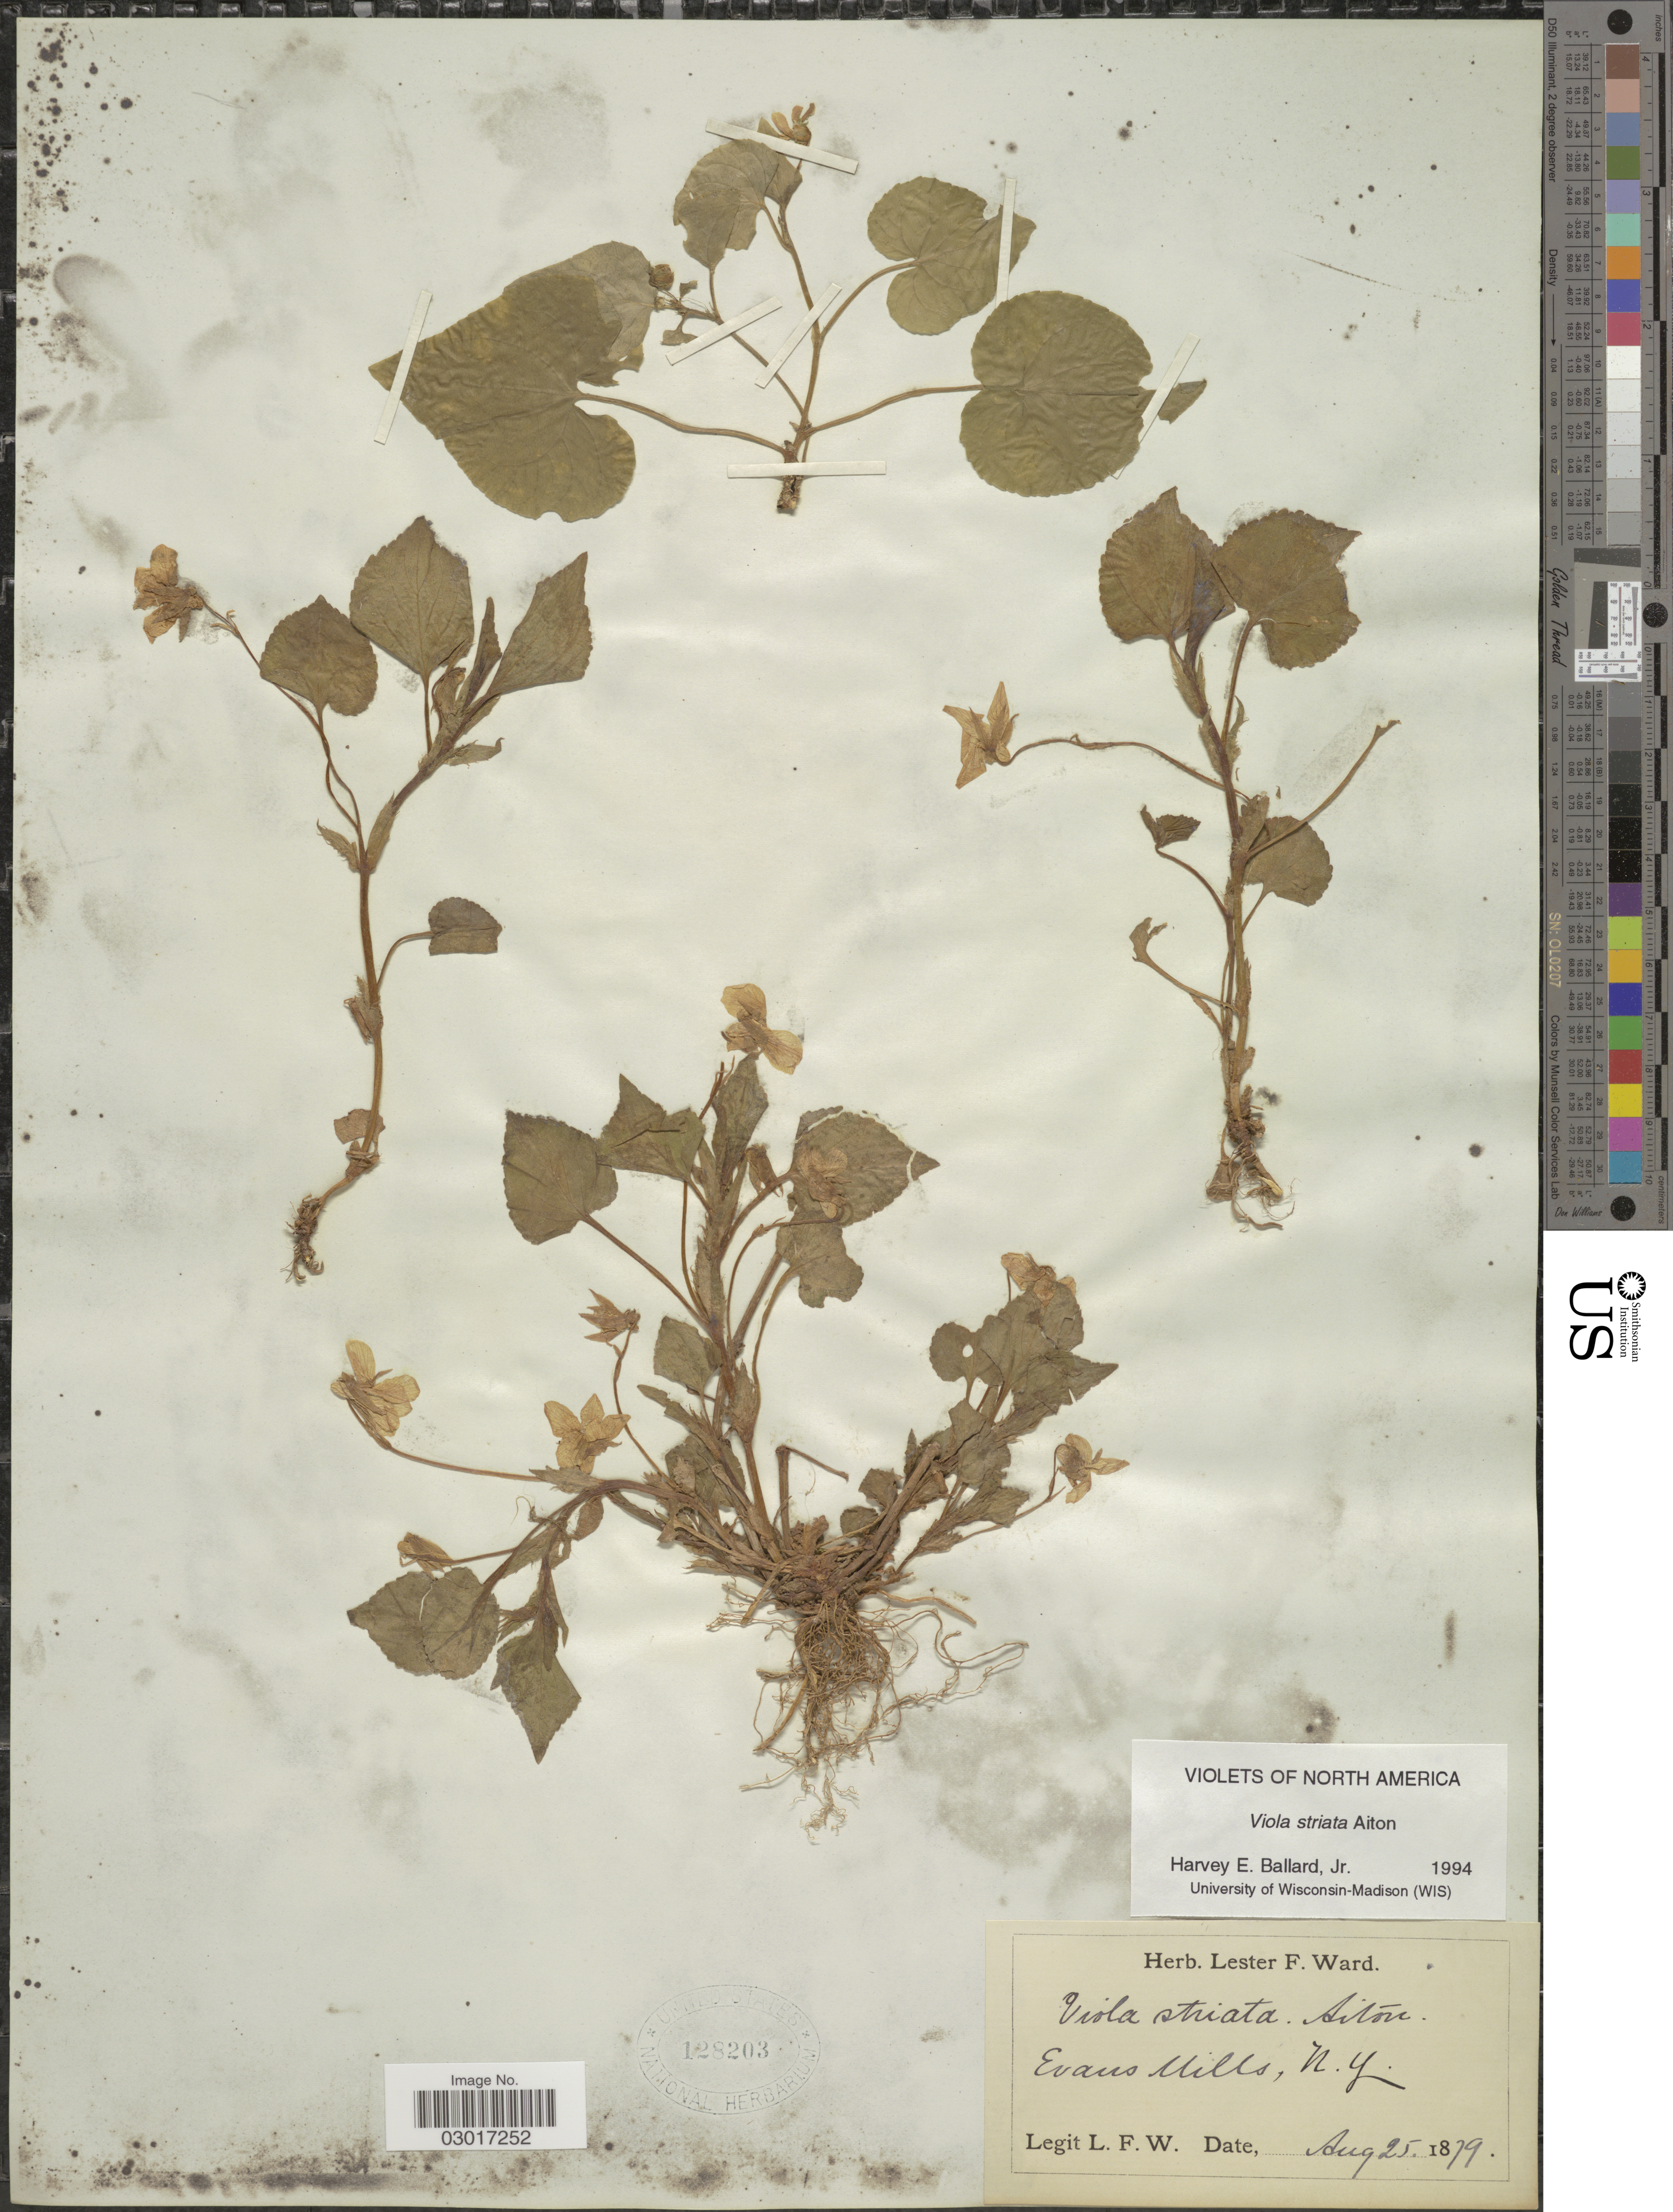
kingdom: Plantae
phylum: Tracheophyta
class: Magnoliopsida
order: Malpighiales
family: Violaceae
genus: Viola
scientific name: Viola striata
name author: Aiton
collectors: L. F. Ward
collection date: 1879-08-25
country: United States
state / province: New York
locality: Evans Mills, N.Y.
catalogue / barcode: US 128203